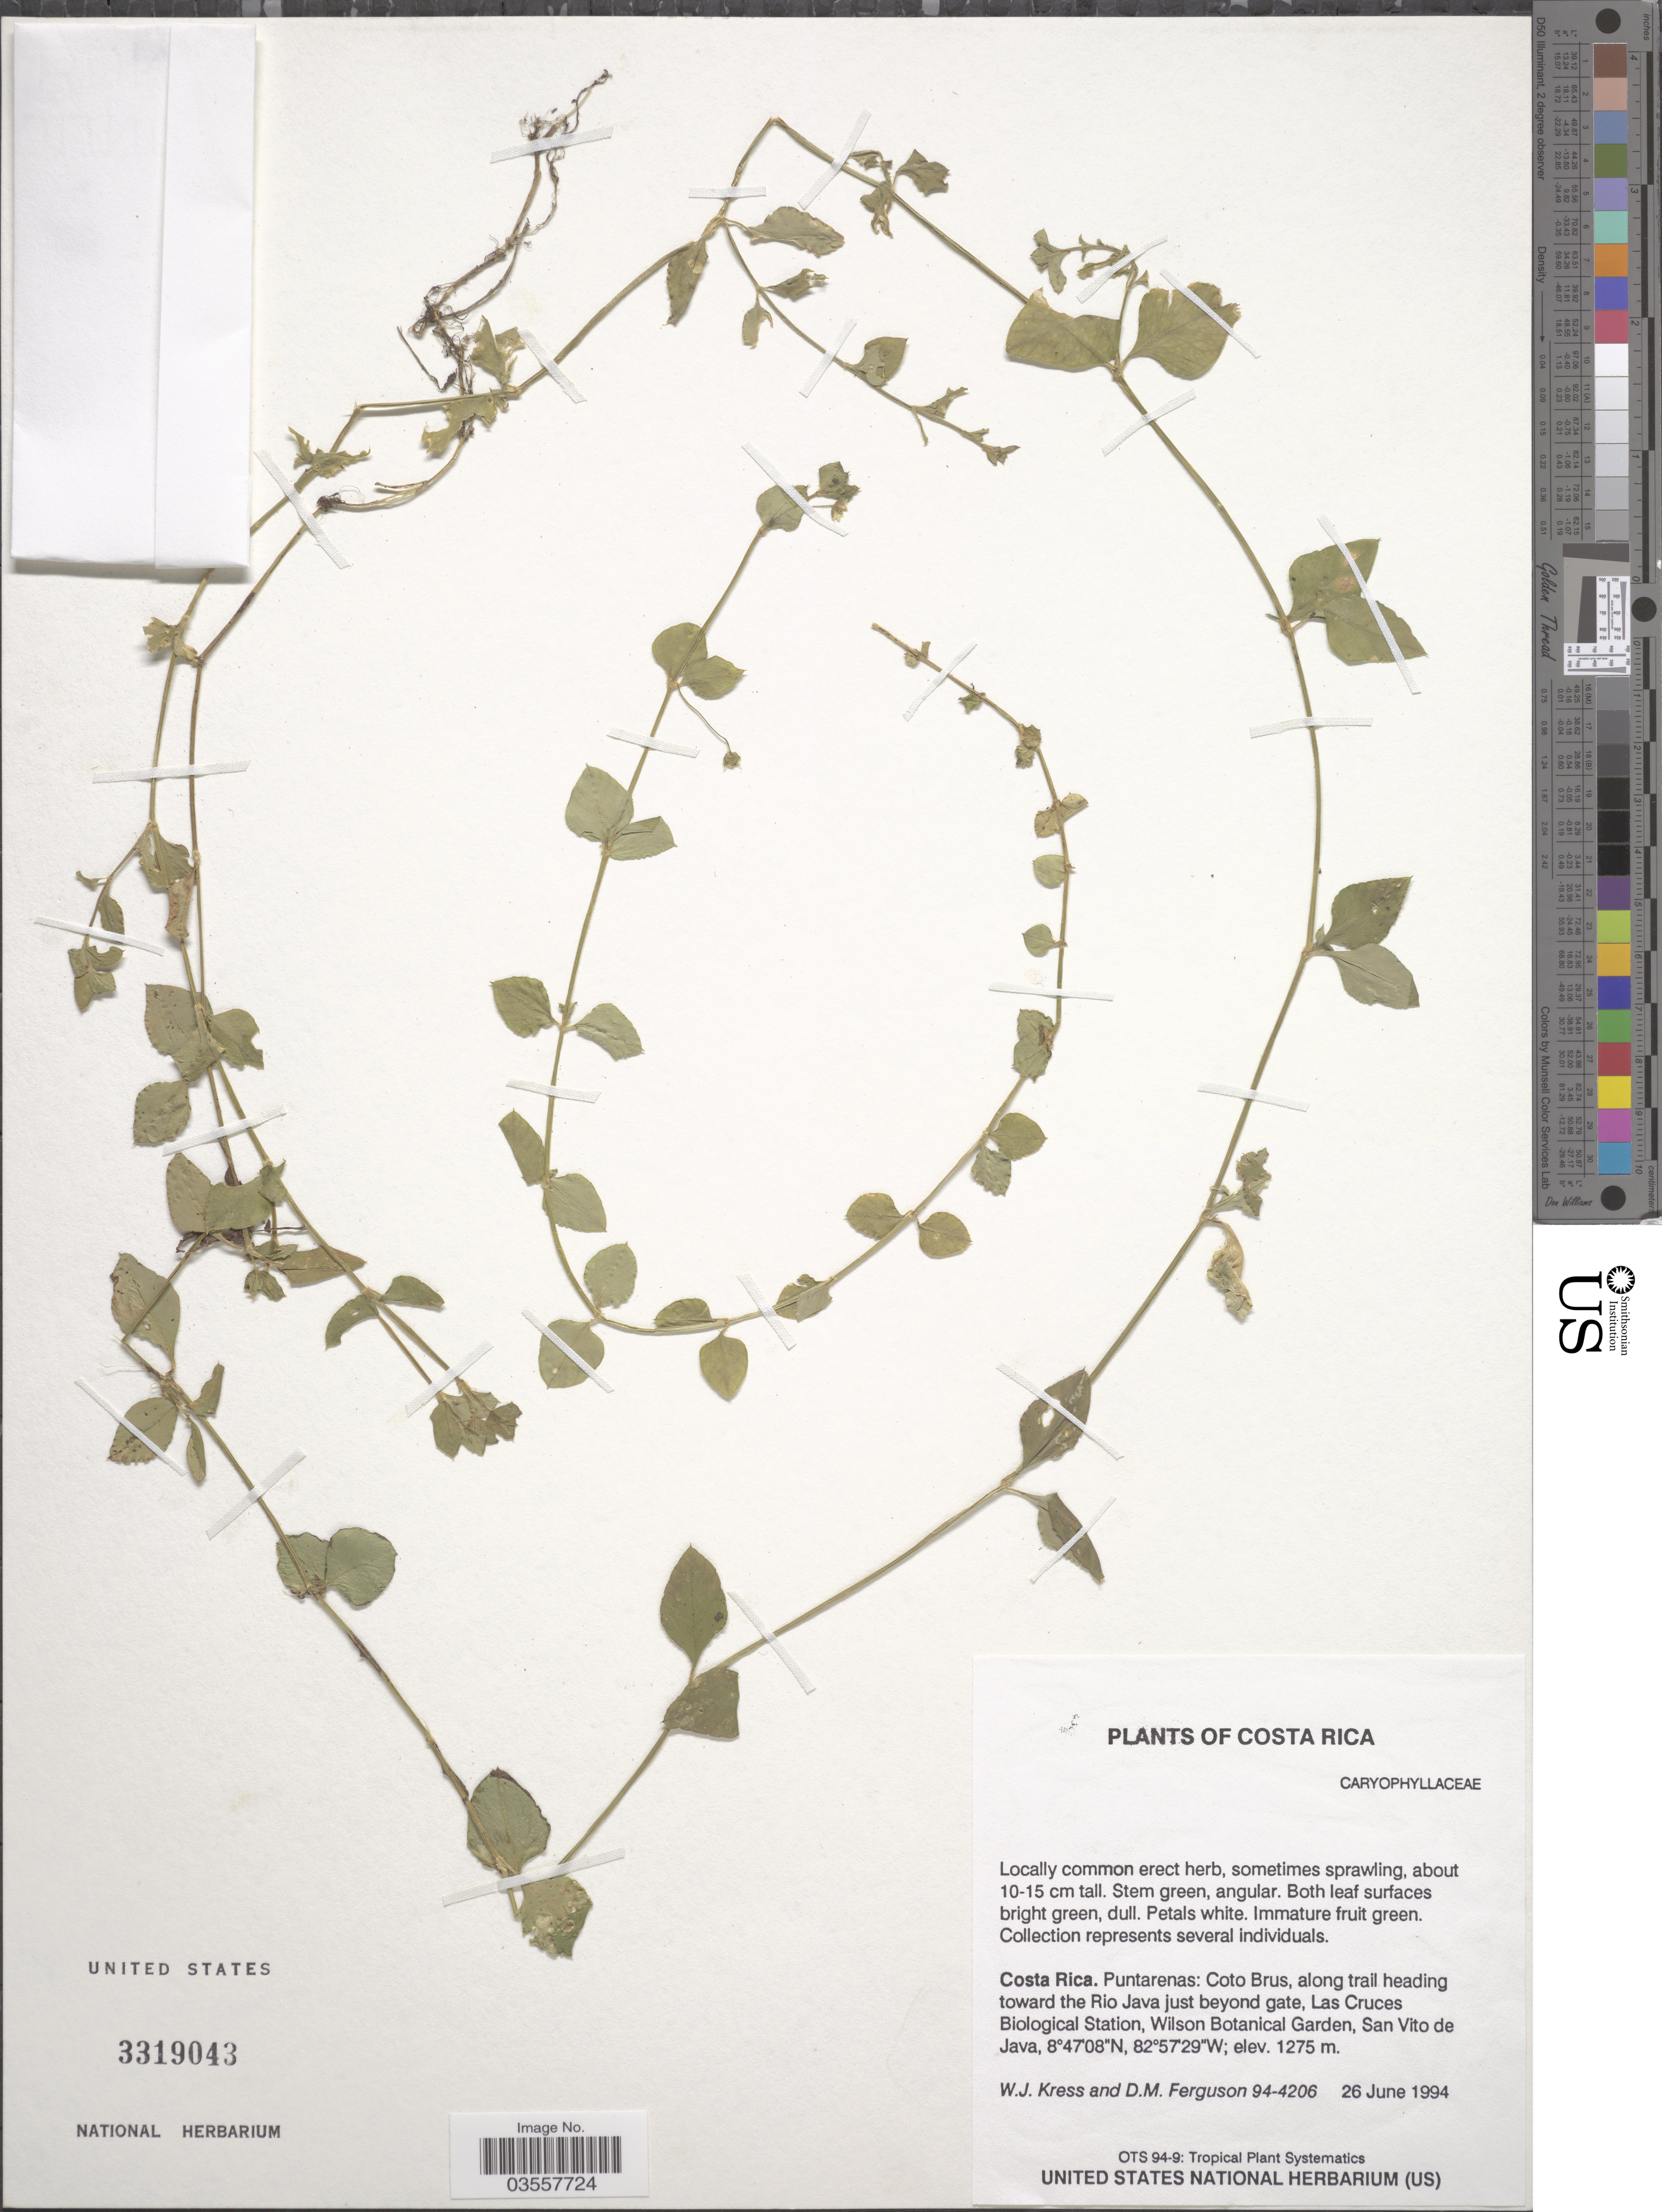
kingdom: Plantae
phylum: Tracheophyta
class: Magnoliopsida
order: Caryophyllales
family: Caryophyllaceae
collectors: W. J. Kress & D. M. Ferguson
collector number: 94-4206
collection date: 1994-06-26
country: Costa Rica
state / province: Puntarenas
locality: Coto Brus, along trail heading toward the Rio Java beyond gate, Las Cruces Biological Station, Wilson Botanical Garden, San Vito de Java.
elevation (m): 1275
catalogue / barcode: US 3319043